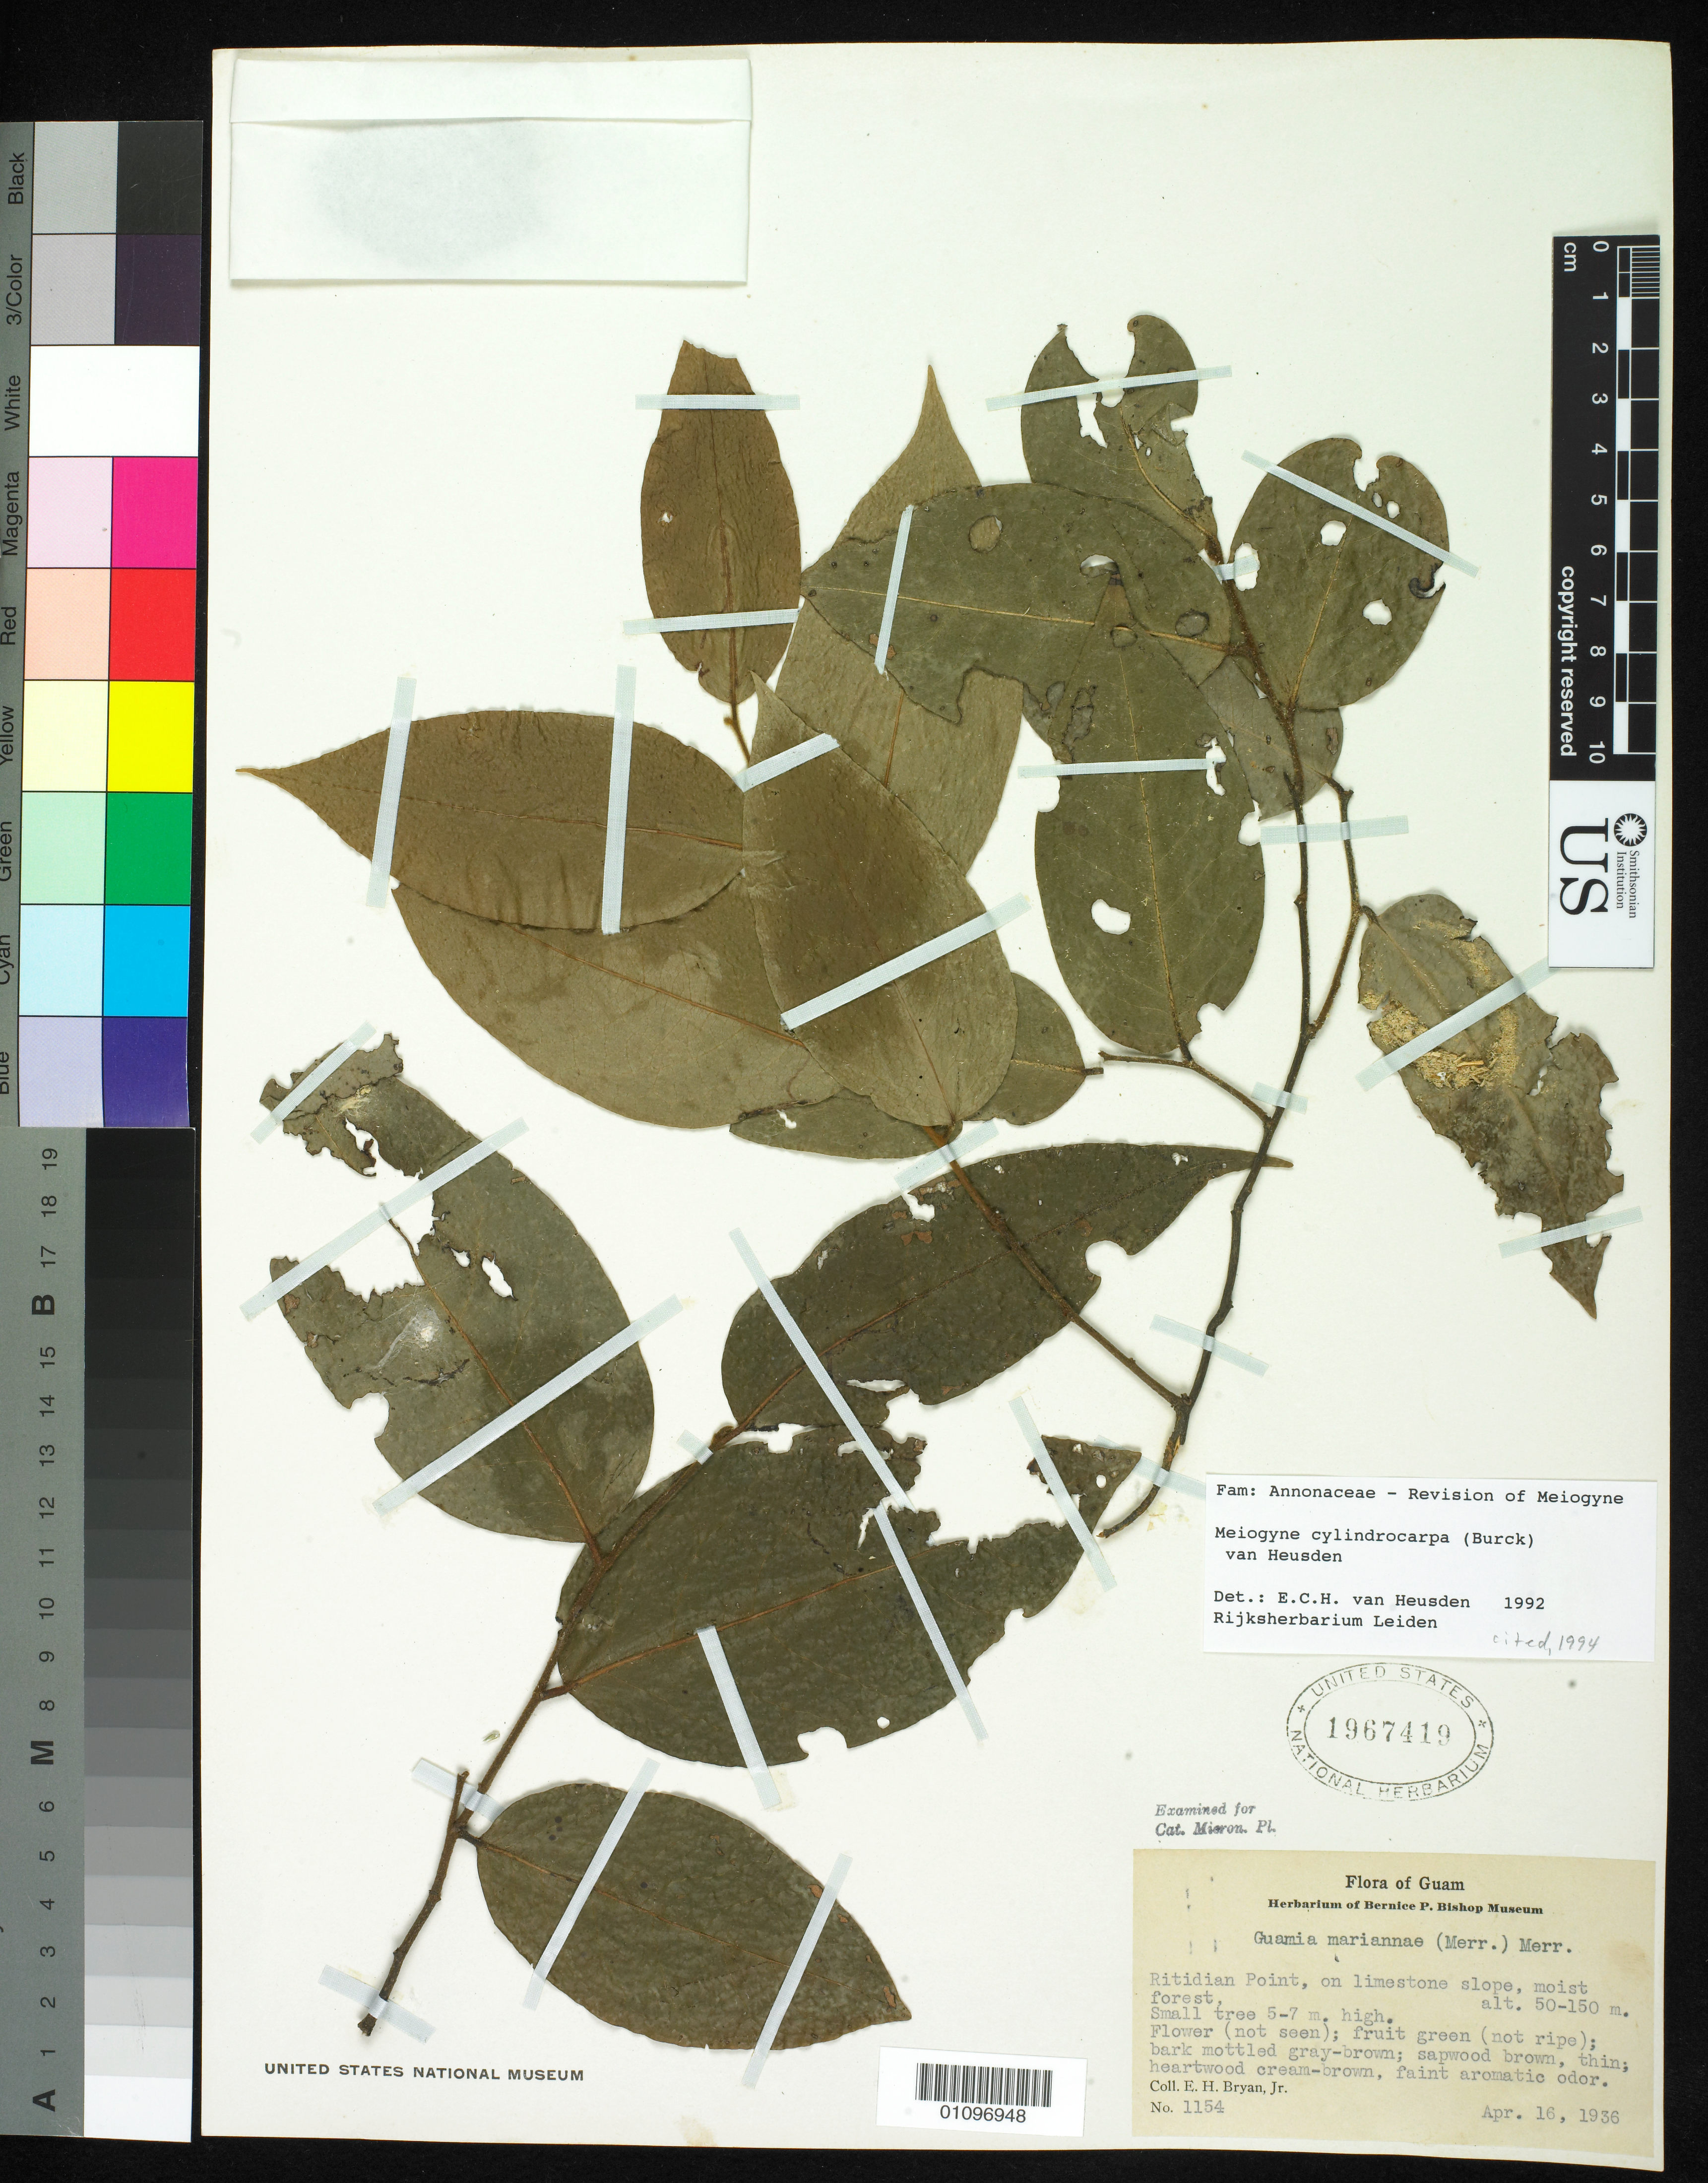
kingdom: Plantae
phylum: Tracheophyta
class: Magnoliopsida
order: Magnoliales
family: Annonaceae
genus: Meiogyne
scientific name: Meiogyne cylindrocarpa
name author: (Burck) Van Huesden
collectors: J. Bryan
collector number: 1154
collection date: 1936-04-16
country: Guam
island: Guam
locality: Ritidian Point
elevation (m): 50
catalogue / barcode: US 1967419